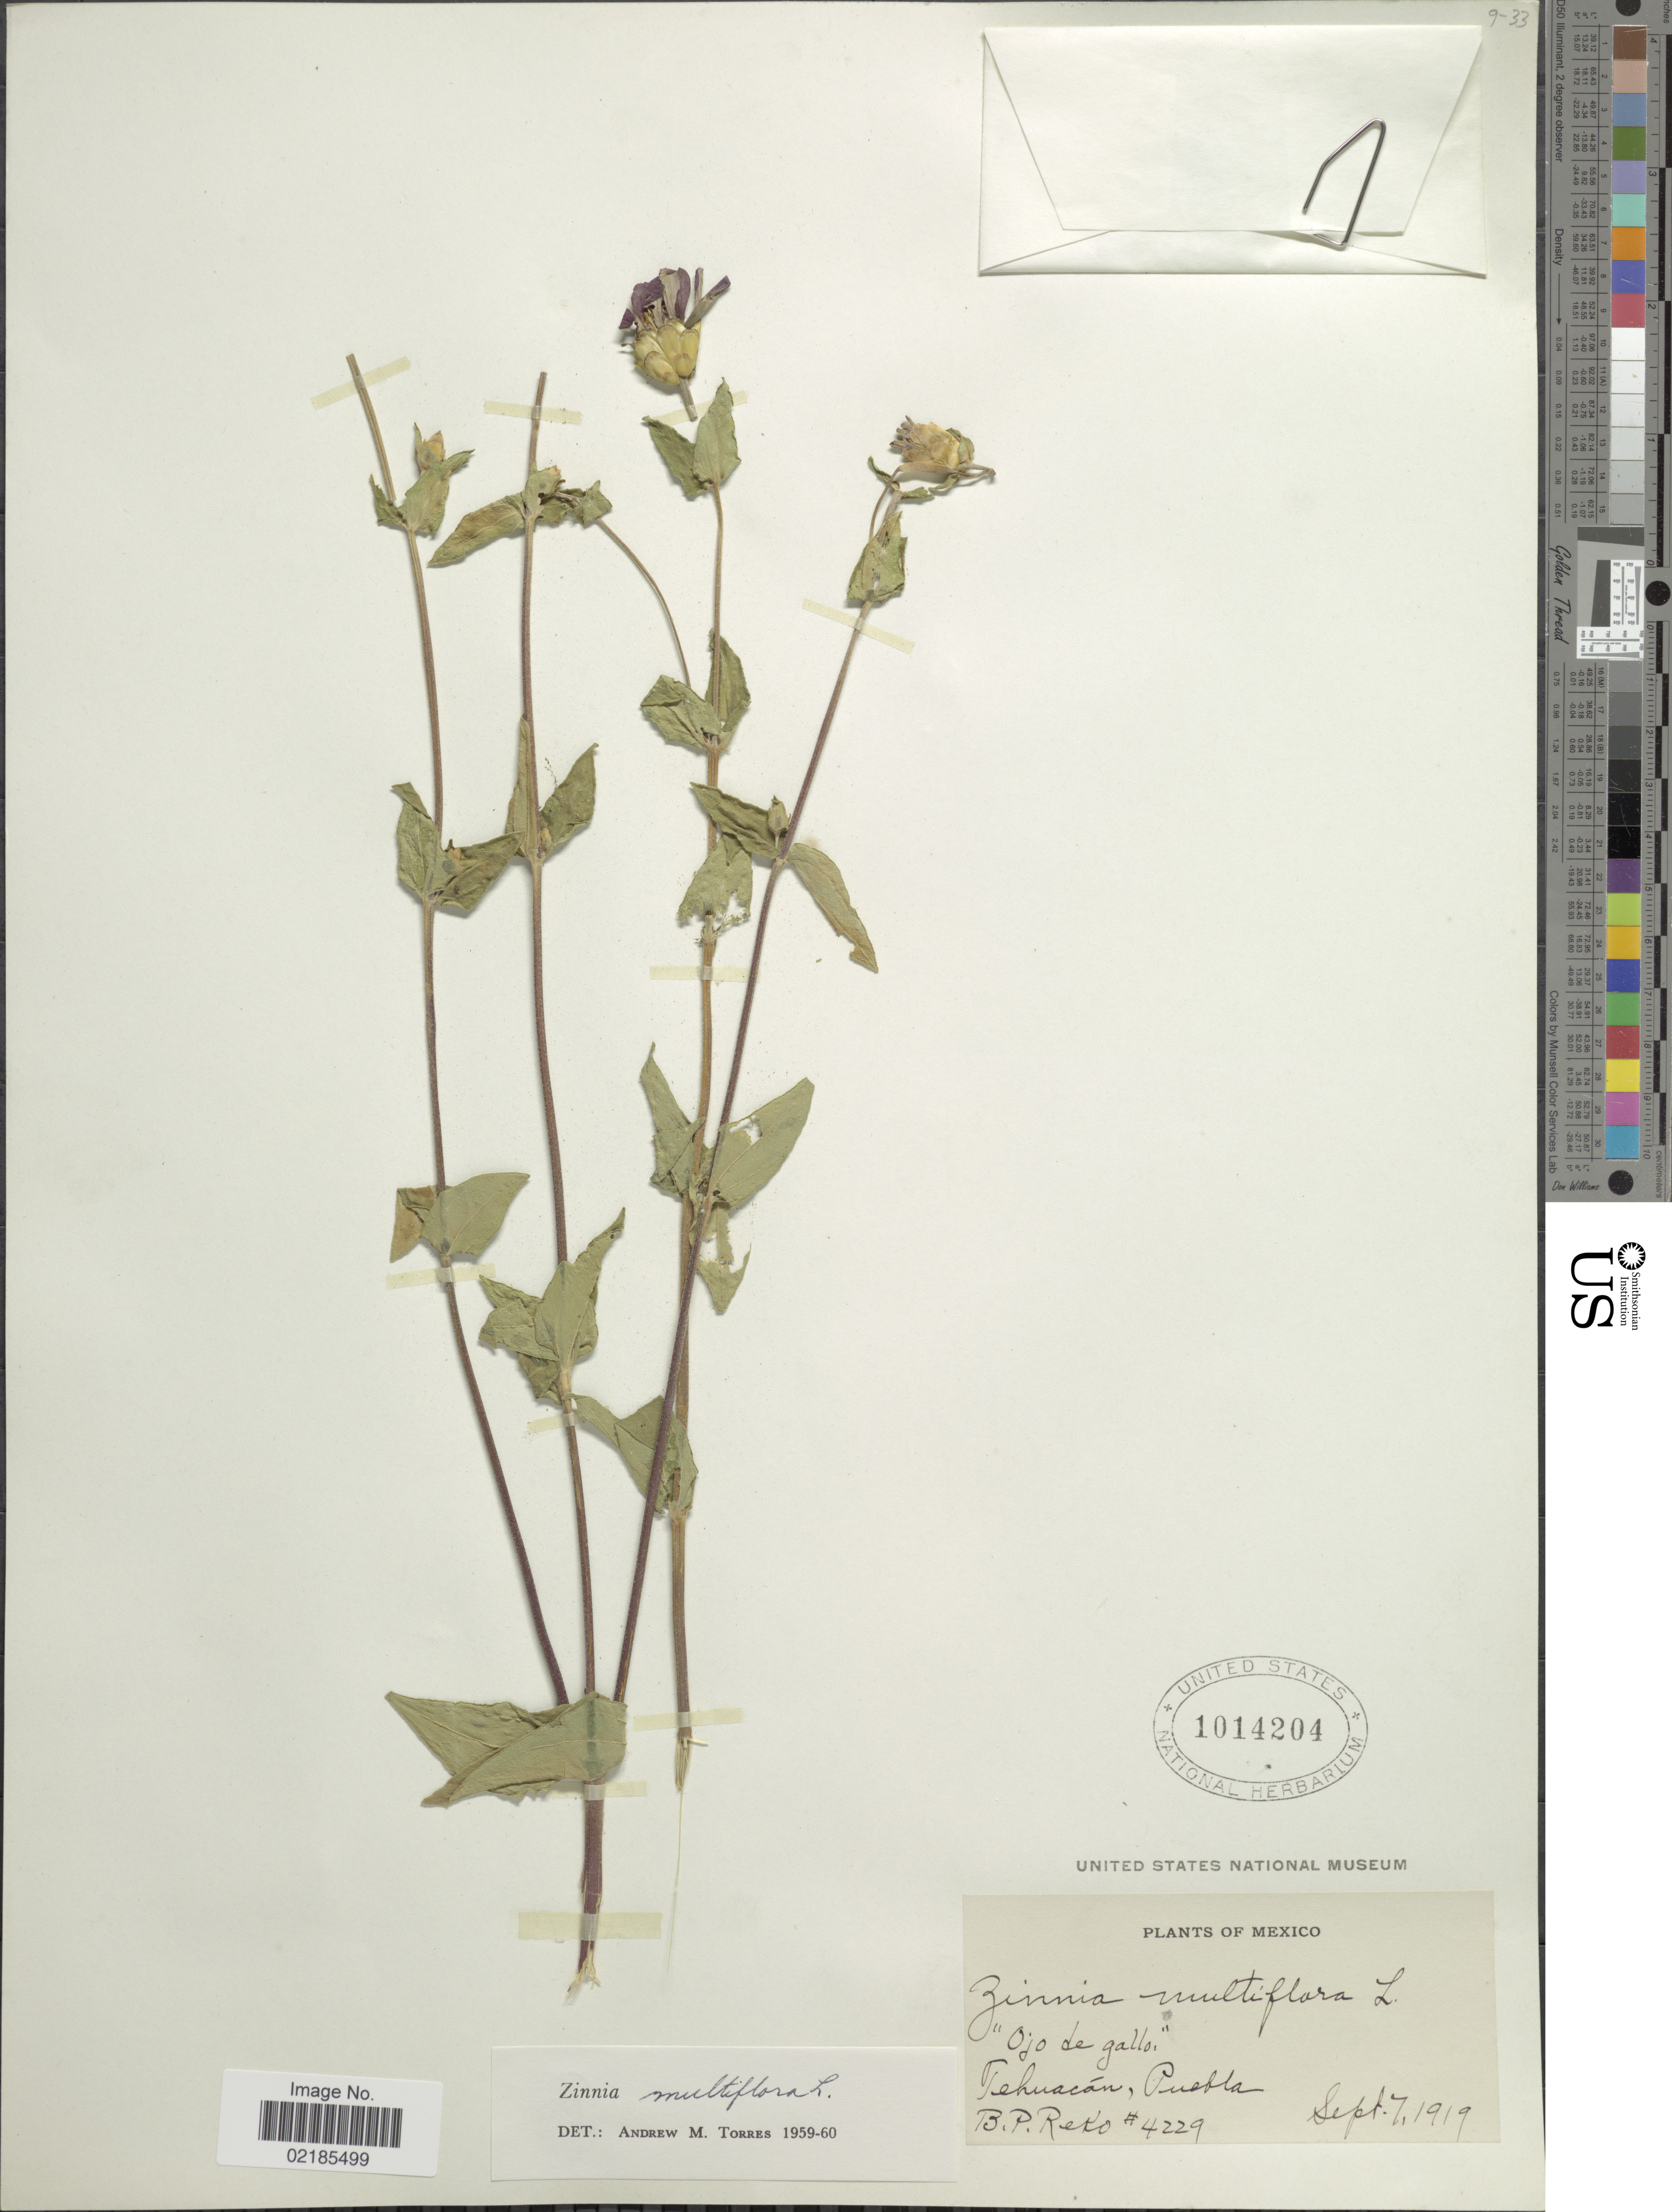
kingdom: Plantae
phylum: Tracheophyta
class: Magnoliopsida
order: Asterales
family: Asteraceae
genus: Zinnia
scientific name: Zinnia peruviana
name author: (L.) L.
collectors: B. P. Reko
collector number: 4229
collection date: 1919-09-07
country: Mexico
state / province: Puebla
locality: Ojo de Gallo, Tehuacan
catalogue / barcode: US 1014204